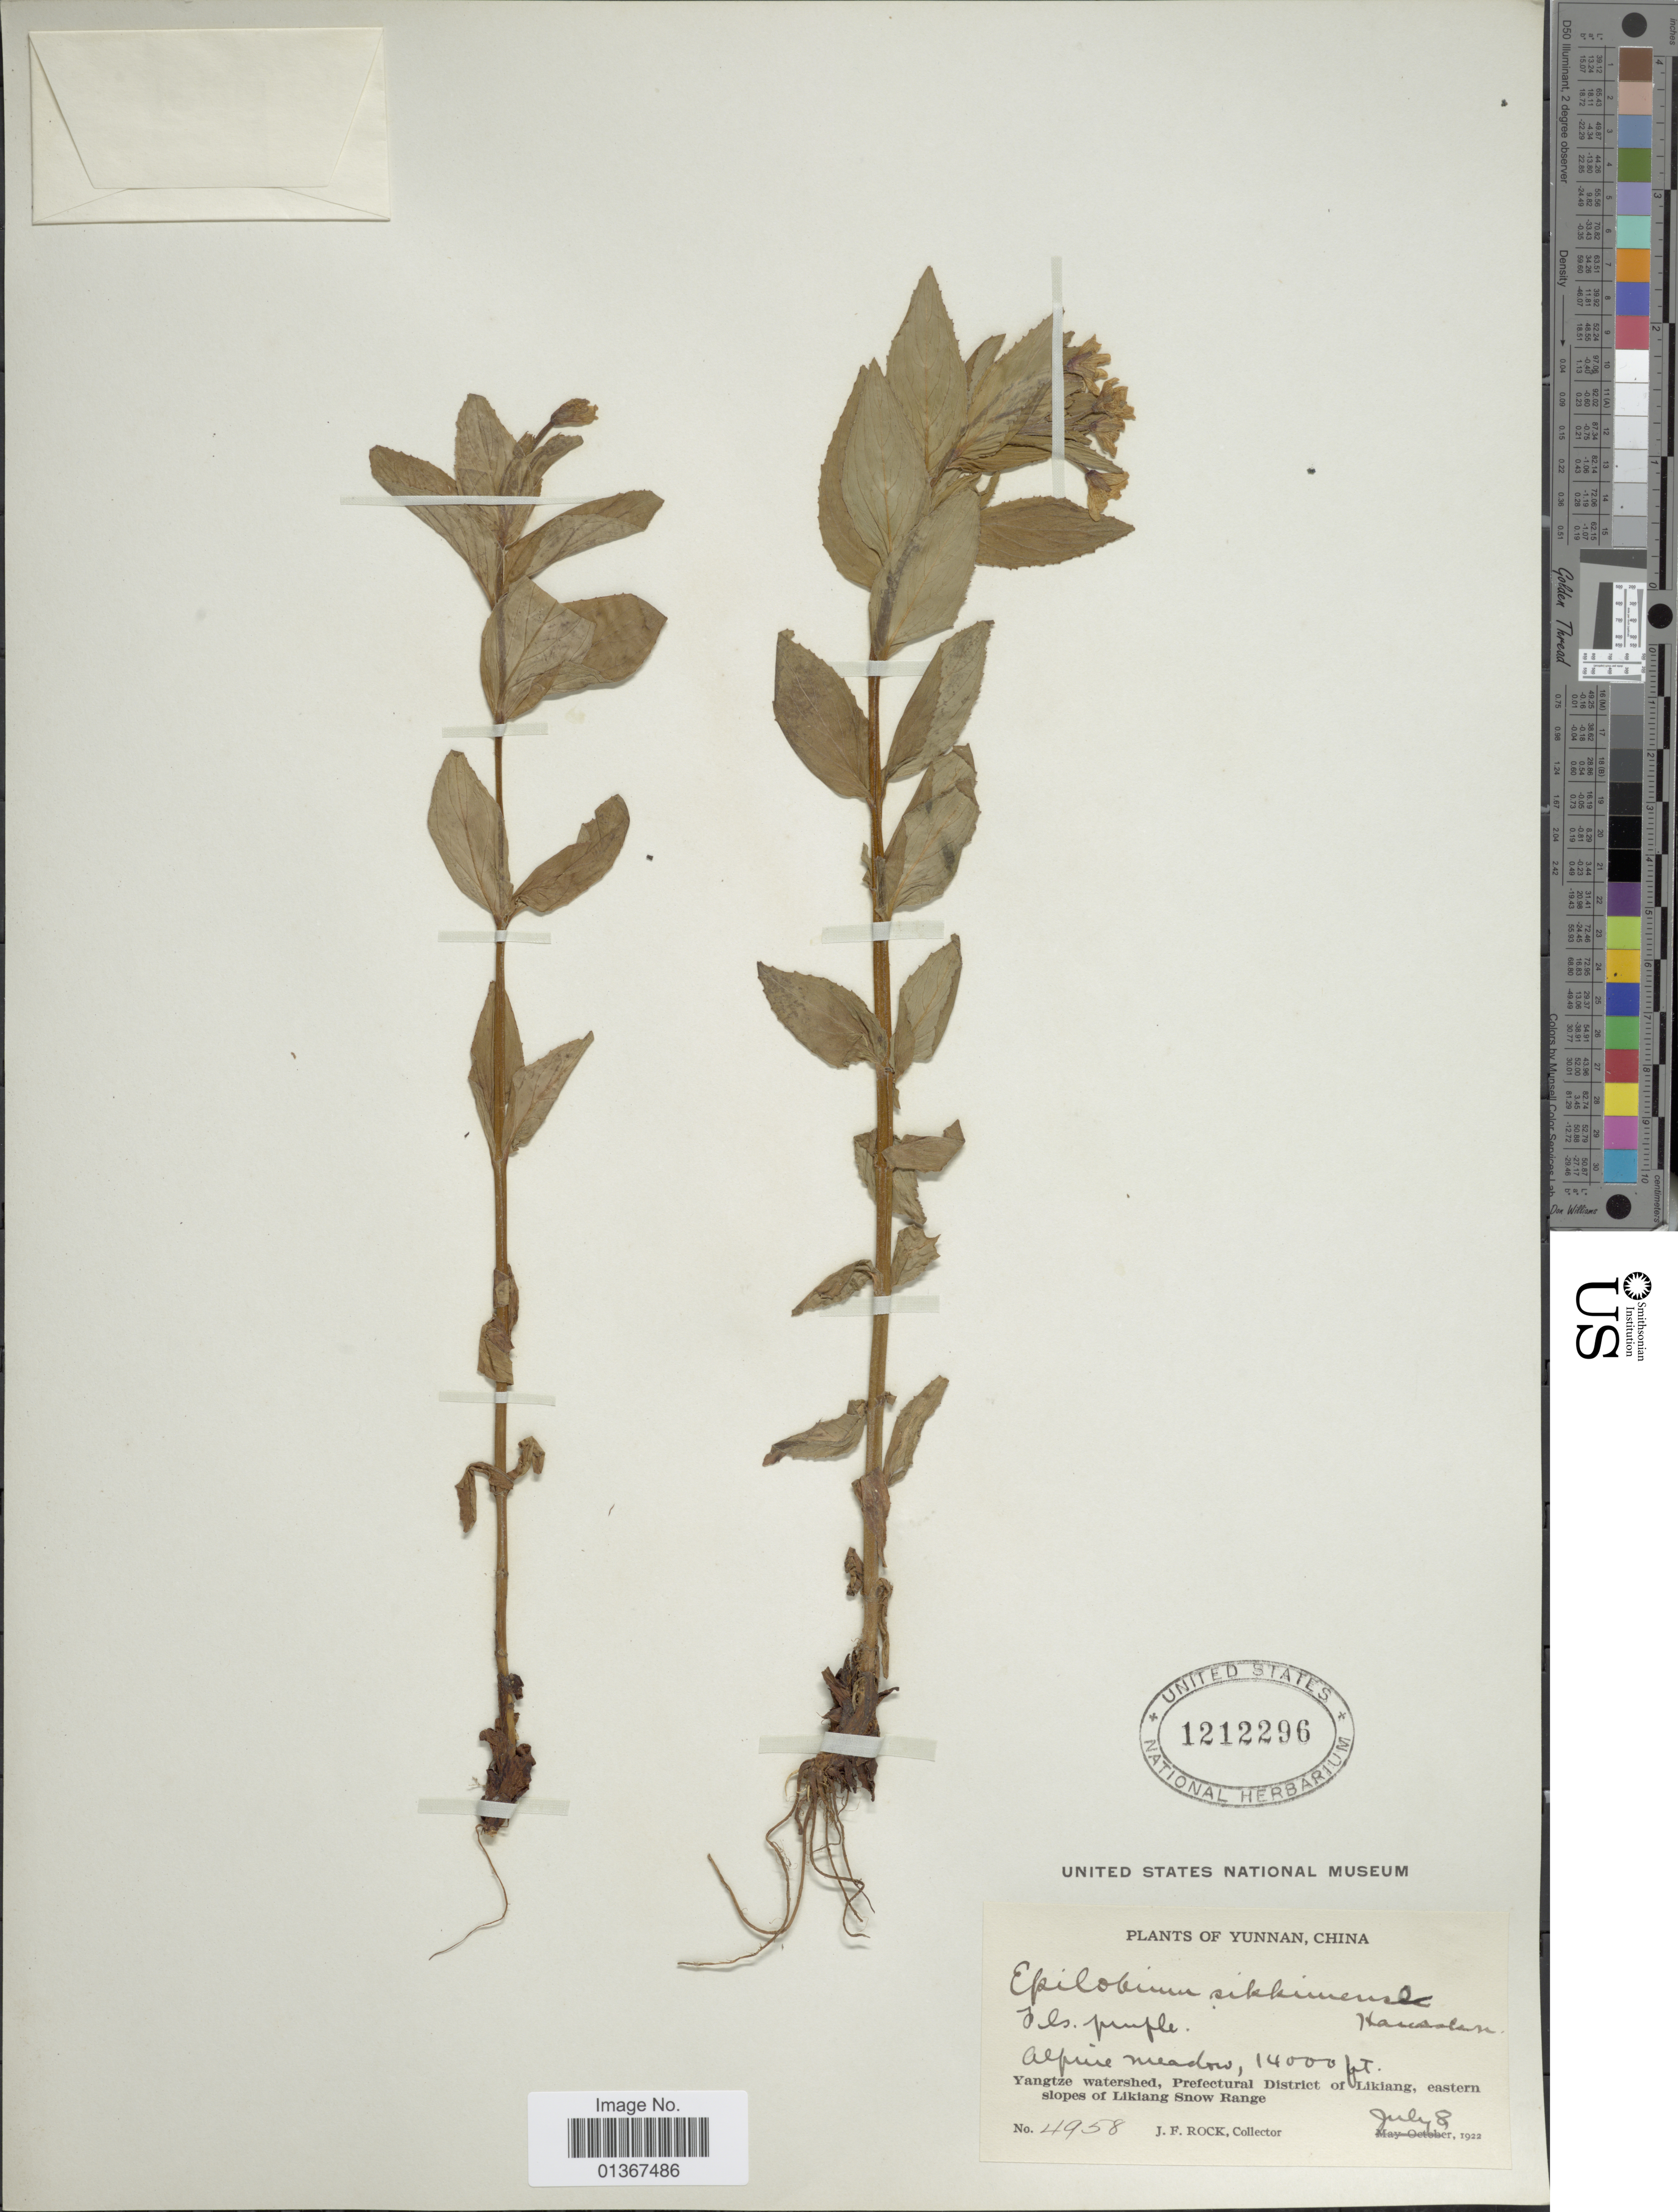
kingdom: Plantae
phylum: Tracheophyta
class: Magnoliopsida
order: Myrtales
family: Onagraceae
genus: Epilobium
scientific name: Epilobium sikkimense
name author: Hausskn.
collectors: J. Rock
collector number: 4958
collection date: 1922-07-08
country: China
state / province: Yunnan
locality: Yangtze watershed, Prefectural District of Likiang, eastern slopes of Likiang Snow Range.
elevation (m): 4267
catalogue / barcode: US 1212296